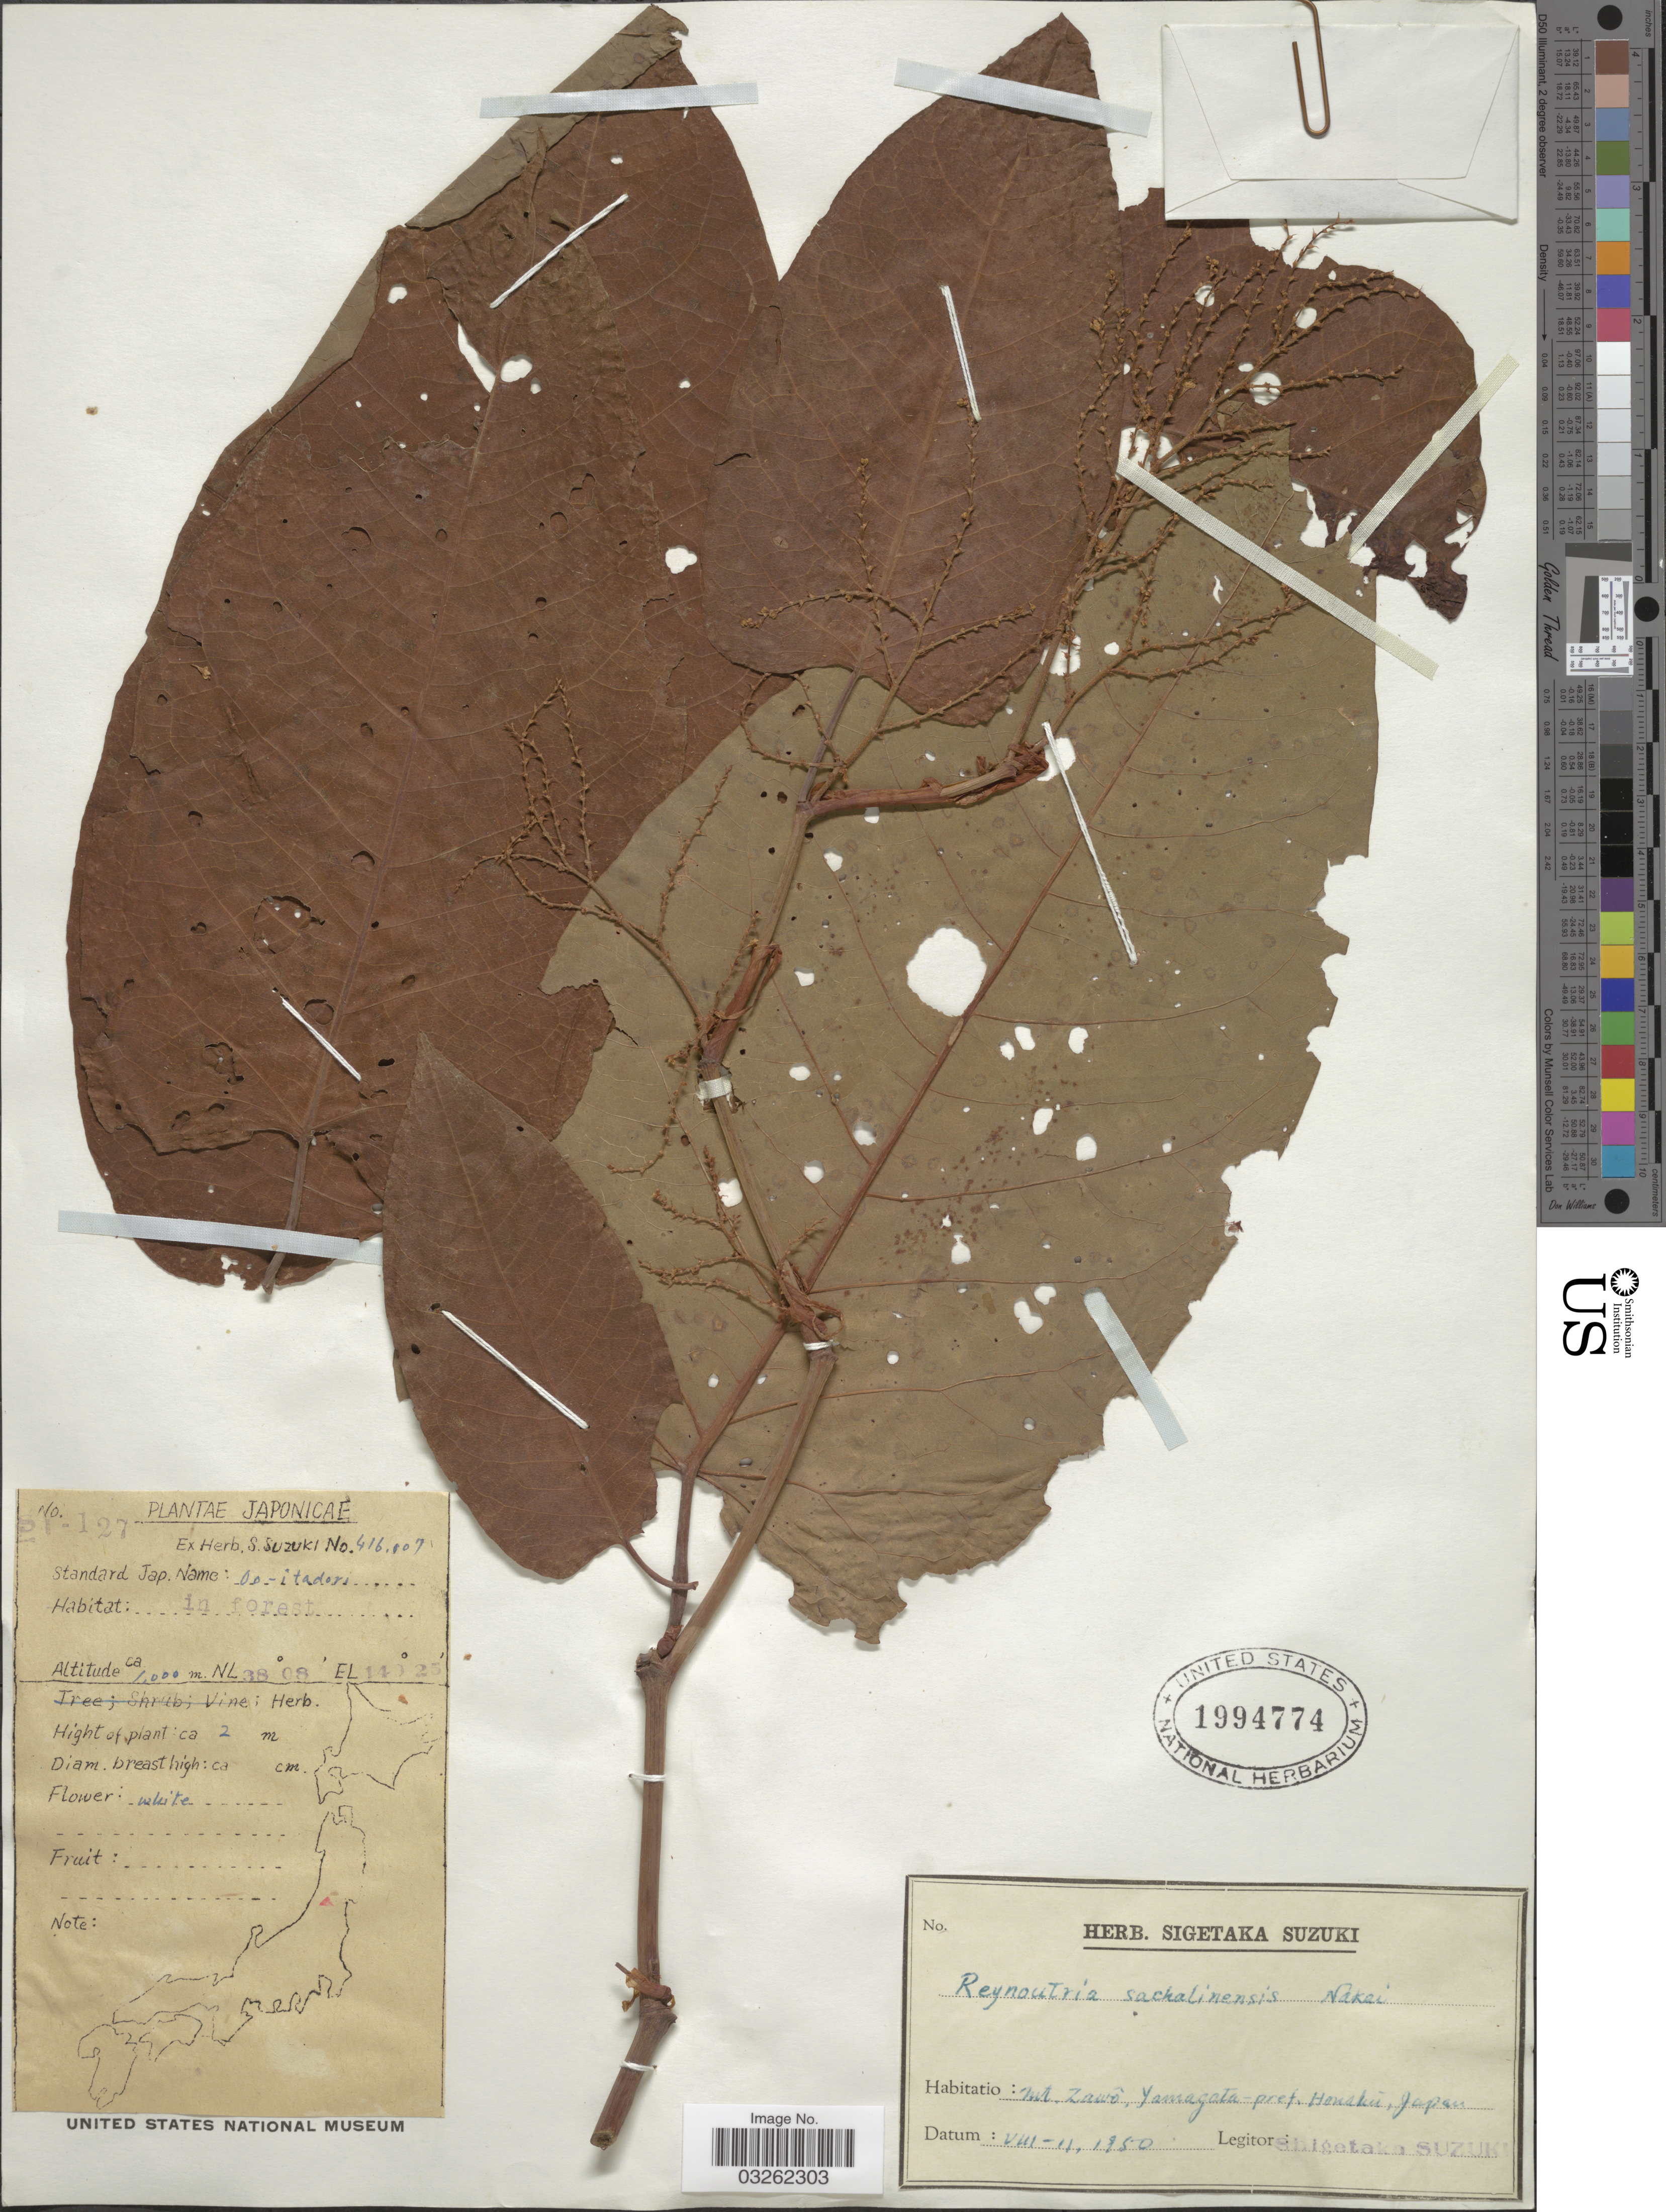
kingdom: Plantae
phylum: Tracheophyta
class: Magnoliopsida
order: Caryophyllales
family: Polygonaceae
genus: Reynoutria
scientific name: Reynoutria sachalinensis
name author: (F. Schmidt) Nakai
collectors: S. Suzuki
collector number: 21-127/416807*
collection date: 1950-08-11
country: Japan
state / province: Yamagata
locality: Mt. Zamô, Yamagata pref. Honshu.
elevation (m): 1000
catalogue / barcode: US 1994774